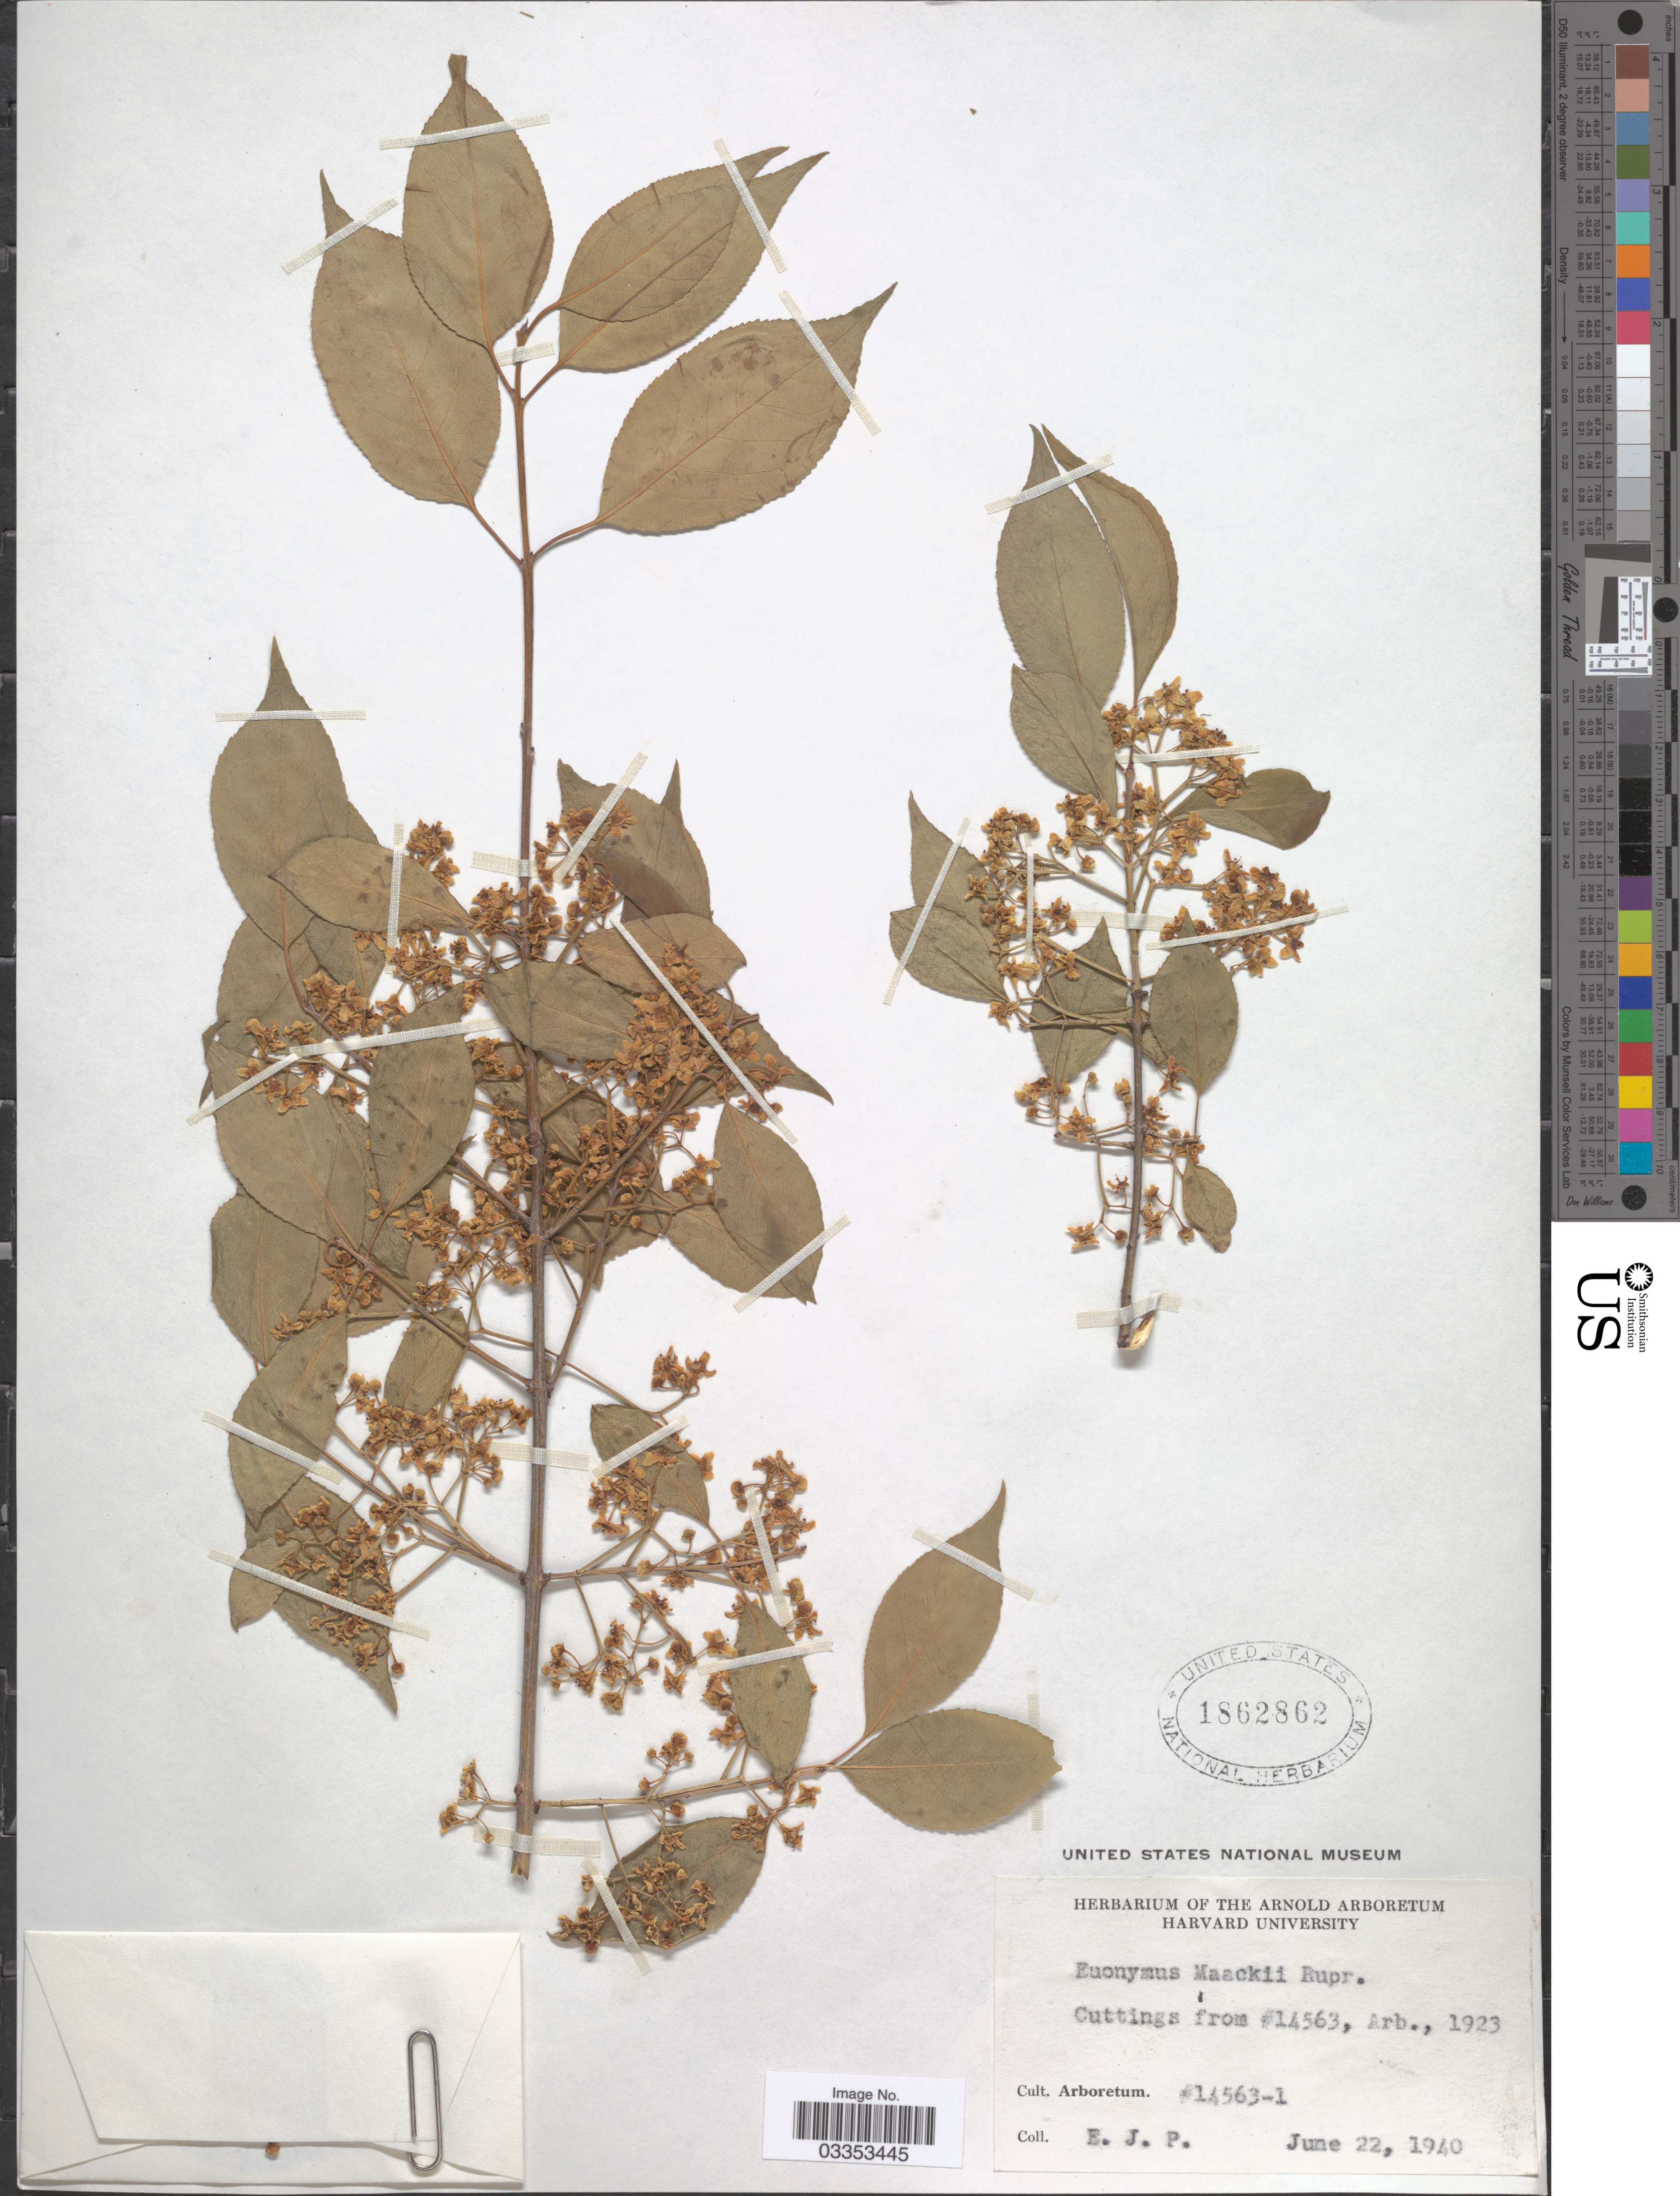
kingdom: Plantae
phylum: Tracheophyta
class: Magnoliopsida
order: Celastrales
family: Celastraceae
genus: Euonymus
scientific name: Euonymus maackii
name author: Rupr.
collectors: E. J. P.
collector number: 14563-1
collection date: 1940-06-22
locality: Cult. Arboretum #14563-1 [unsure placement].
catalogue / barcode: US 1862862